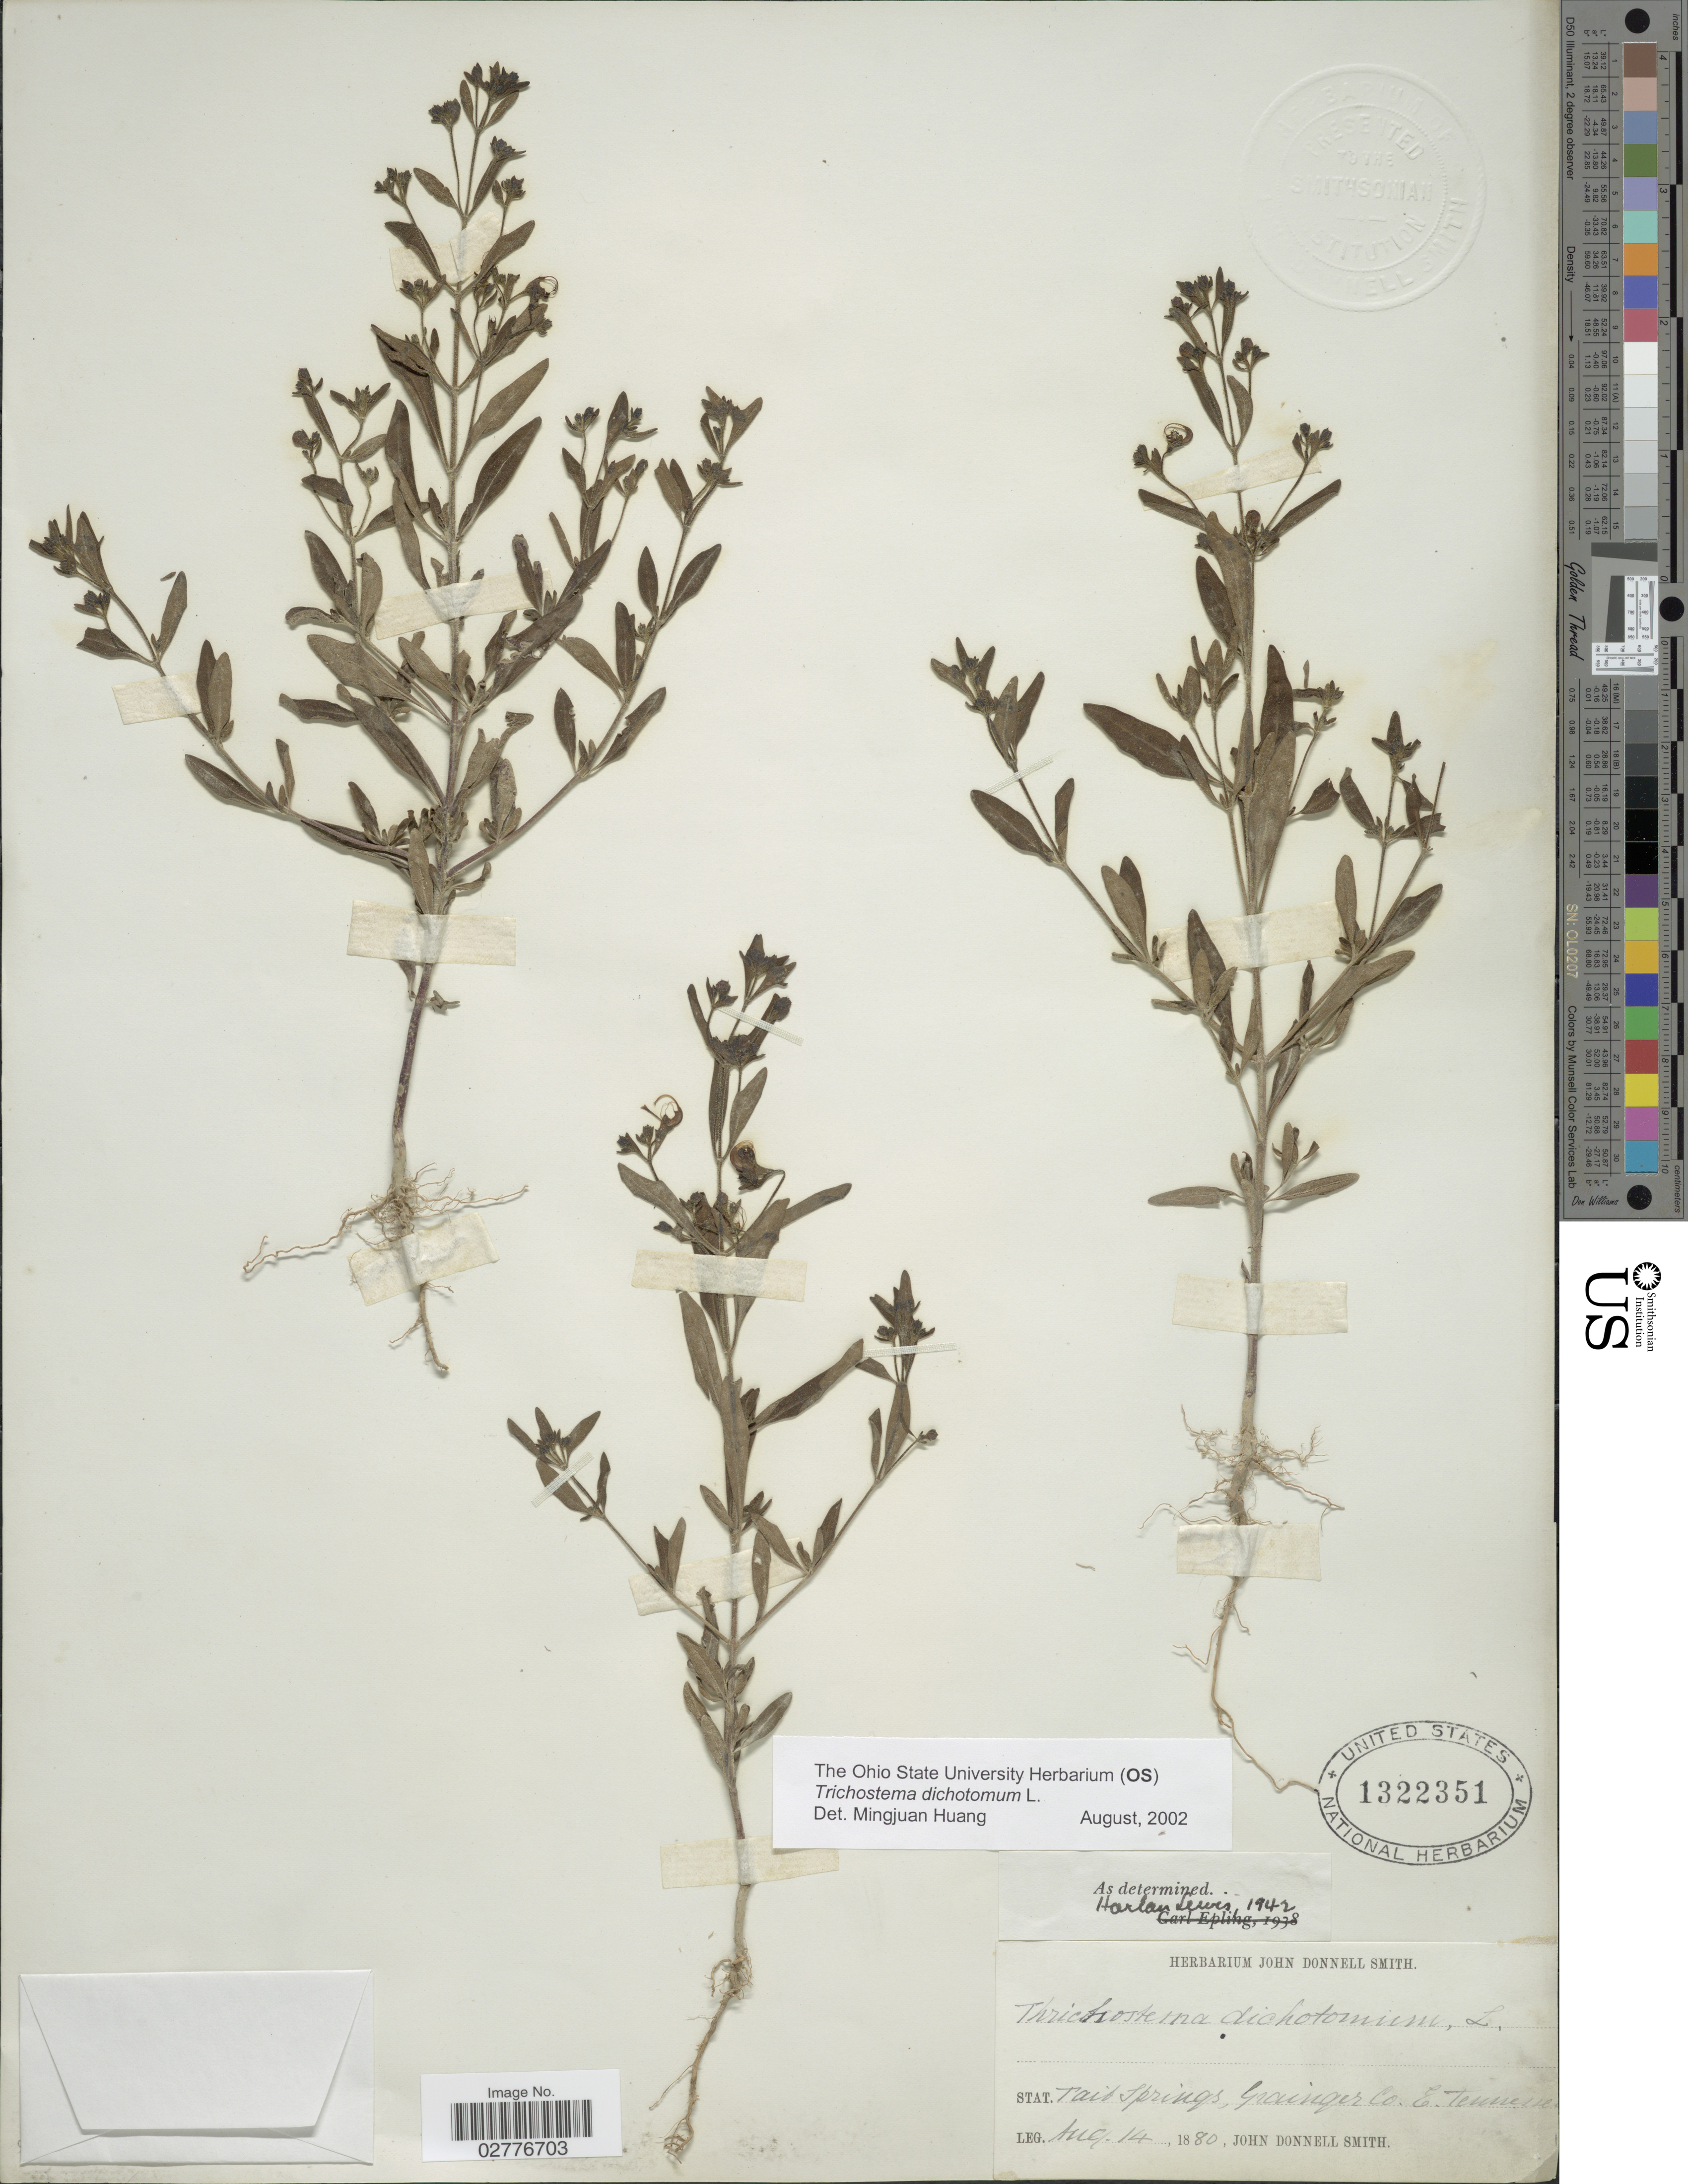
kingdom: Plantae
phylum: Tracheophyta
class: Magnoliopsida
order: Lamiales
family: Lamiaceae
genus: Trichostema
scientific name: Trichostema dichotomum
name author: L.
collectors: J. Donnell Smith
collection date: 1880-08-14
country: United States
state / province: Tennessee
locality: Stat. Tait Springs, Grainger Co. E. Tennessee.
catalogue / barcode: US 1322351